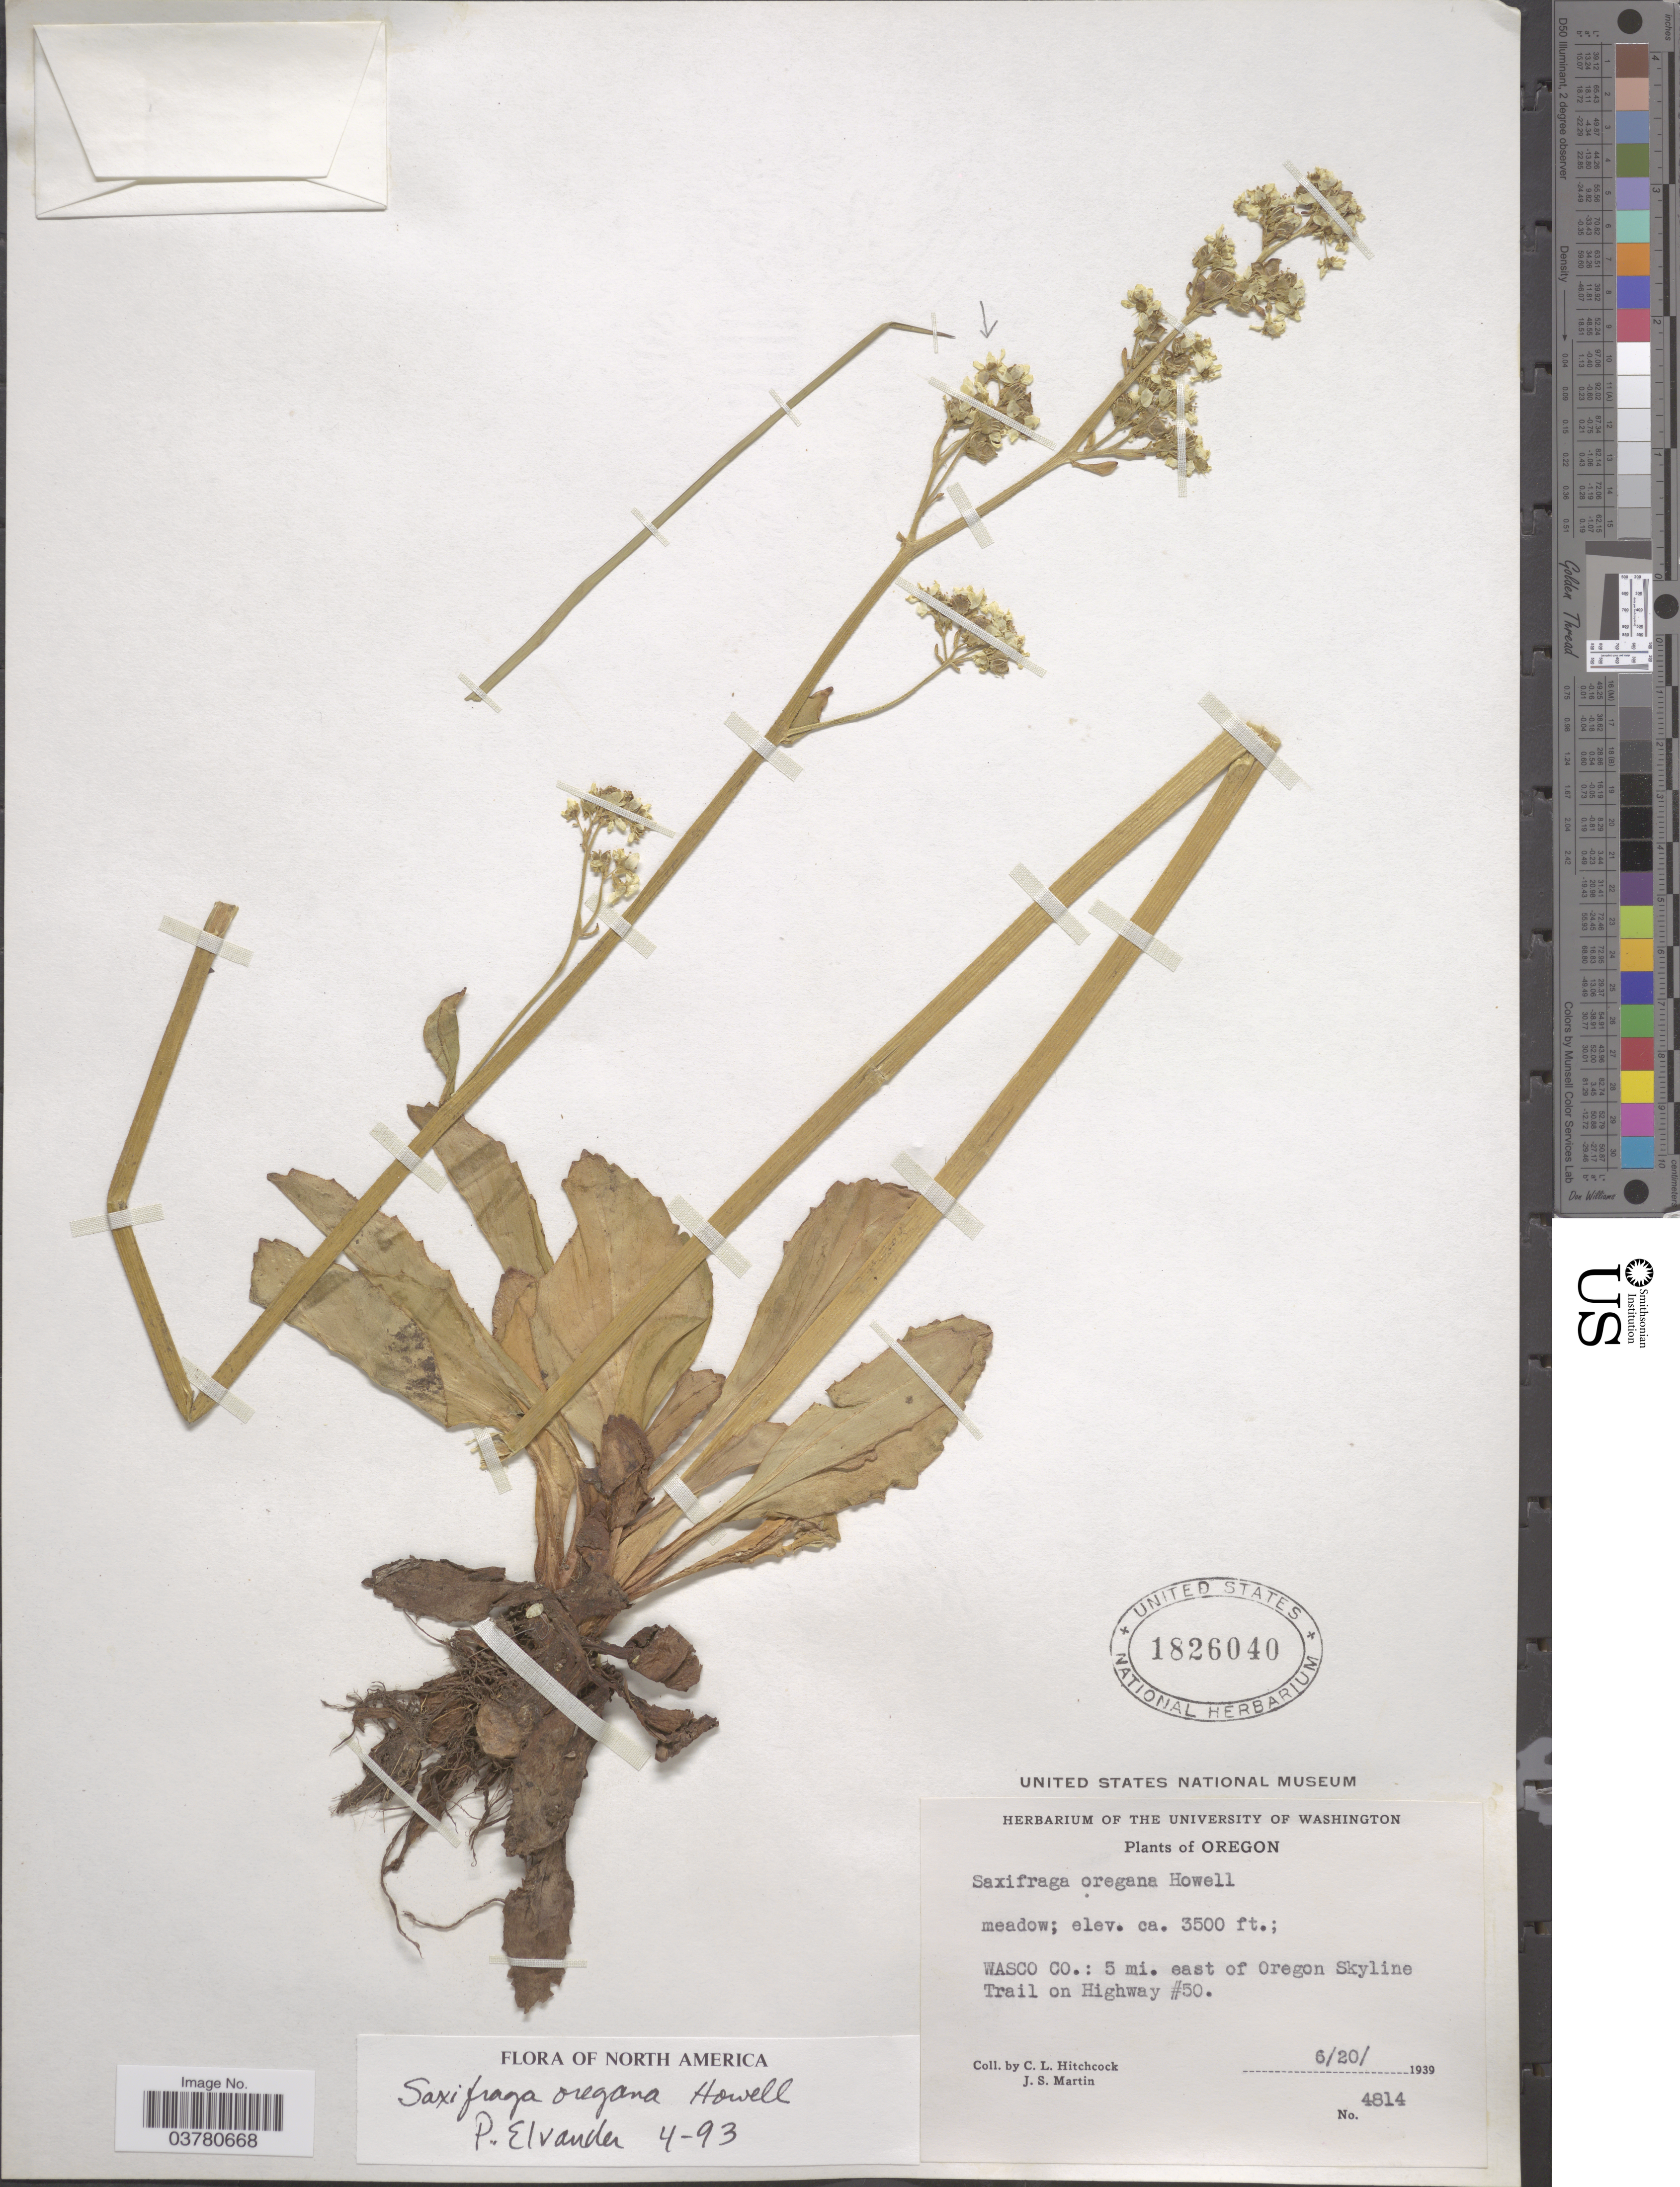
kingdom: Plantae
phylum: Tracheophyta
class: Magnoliopsida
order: Saxifragales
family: Saxifragaceae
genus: Micranthes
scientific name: Micranthes oregana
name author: (Howell) Small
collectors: C. L. Hitchcock & J. S. Martin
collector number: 4814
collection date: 1939-06-20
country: United States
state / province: Oregon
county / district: Wasco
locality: Wasco Co.: 5 mi. east of Oregon Skyline Trail on Highway #50.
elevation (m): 1067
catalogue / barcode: US 1826040